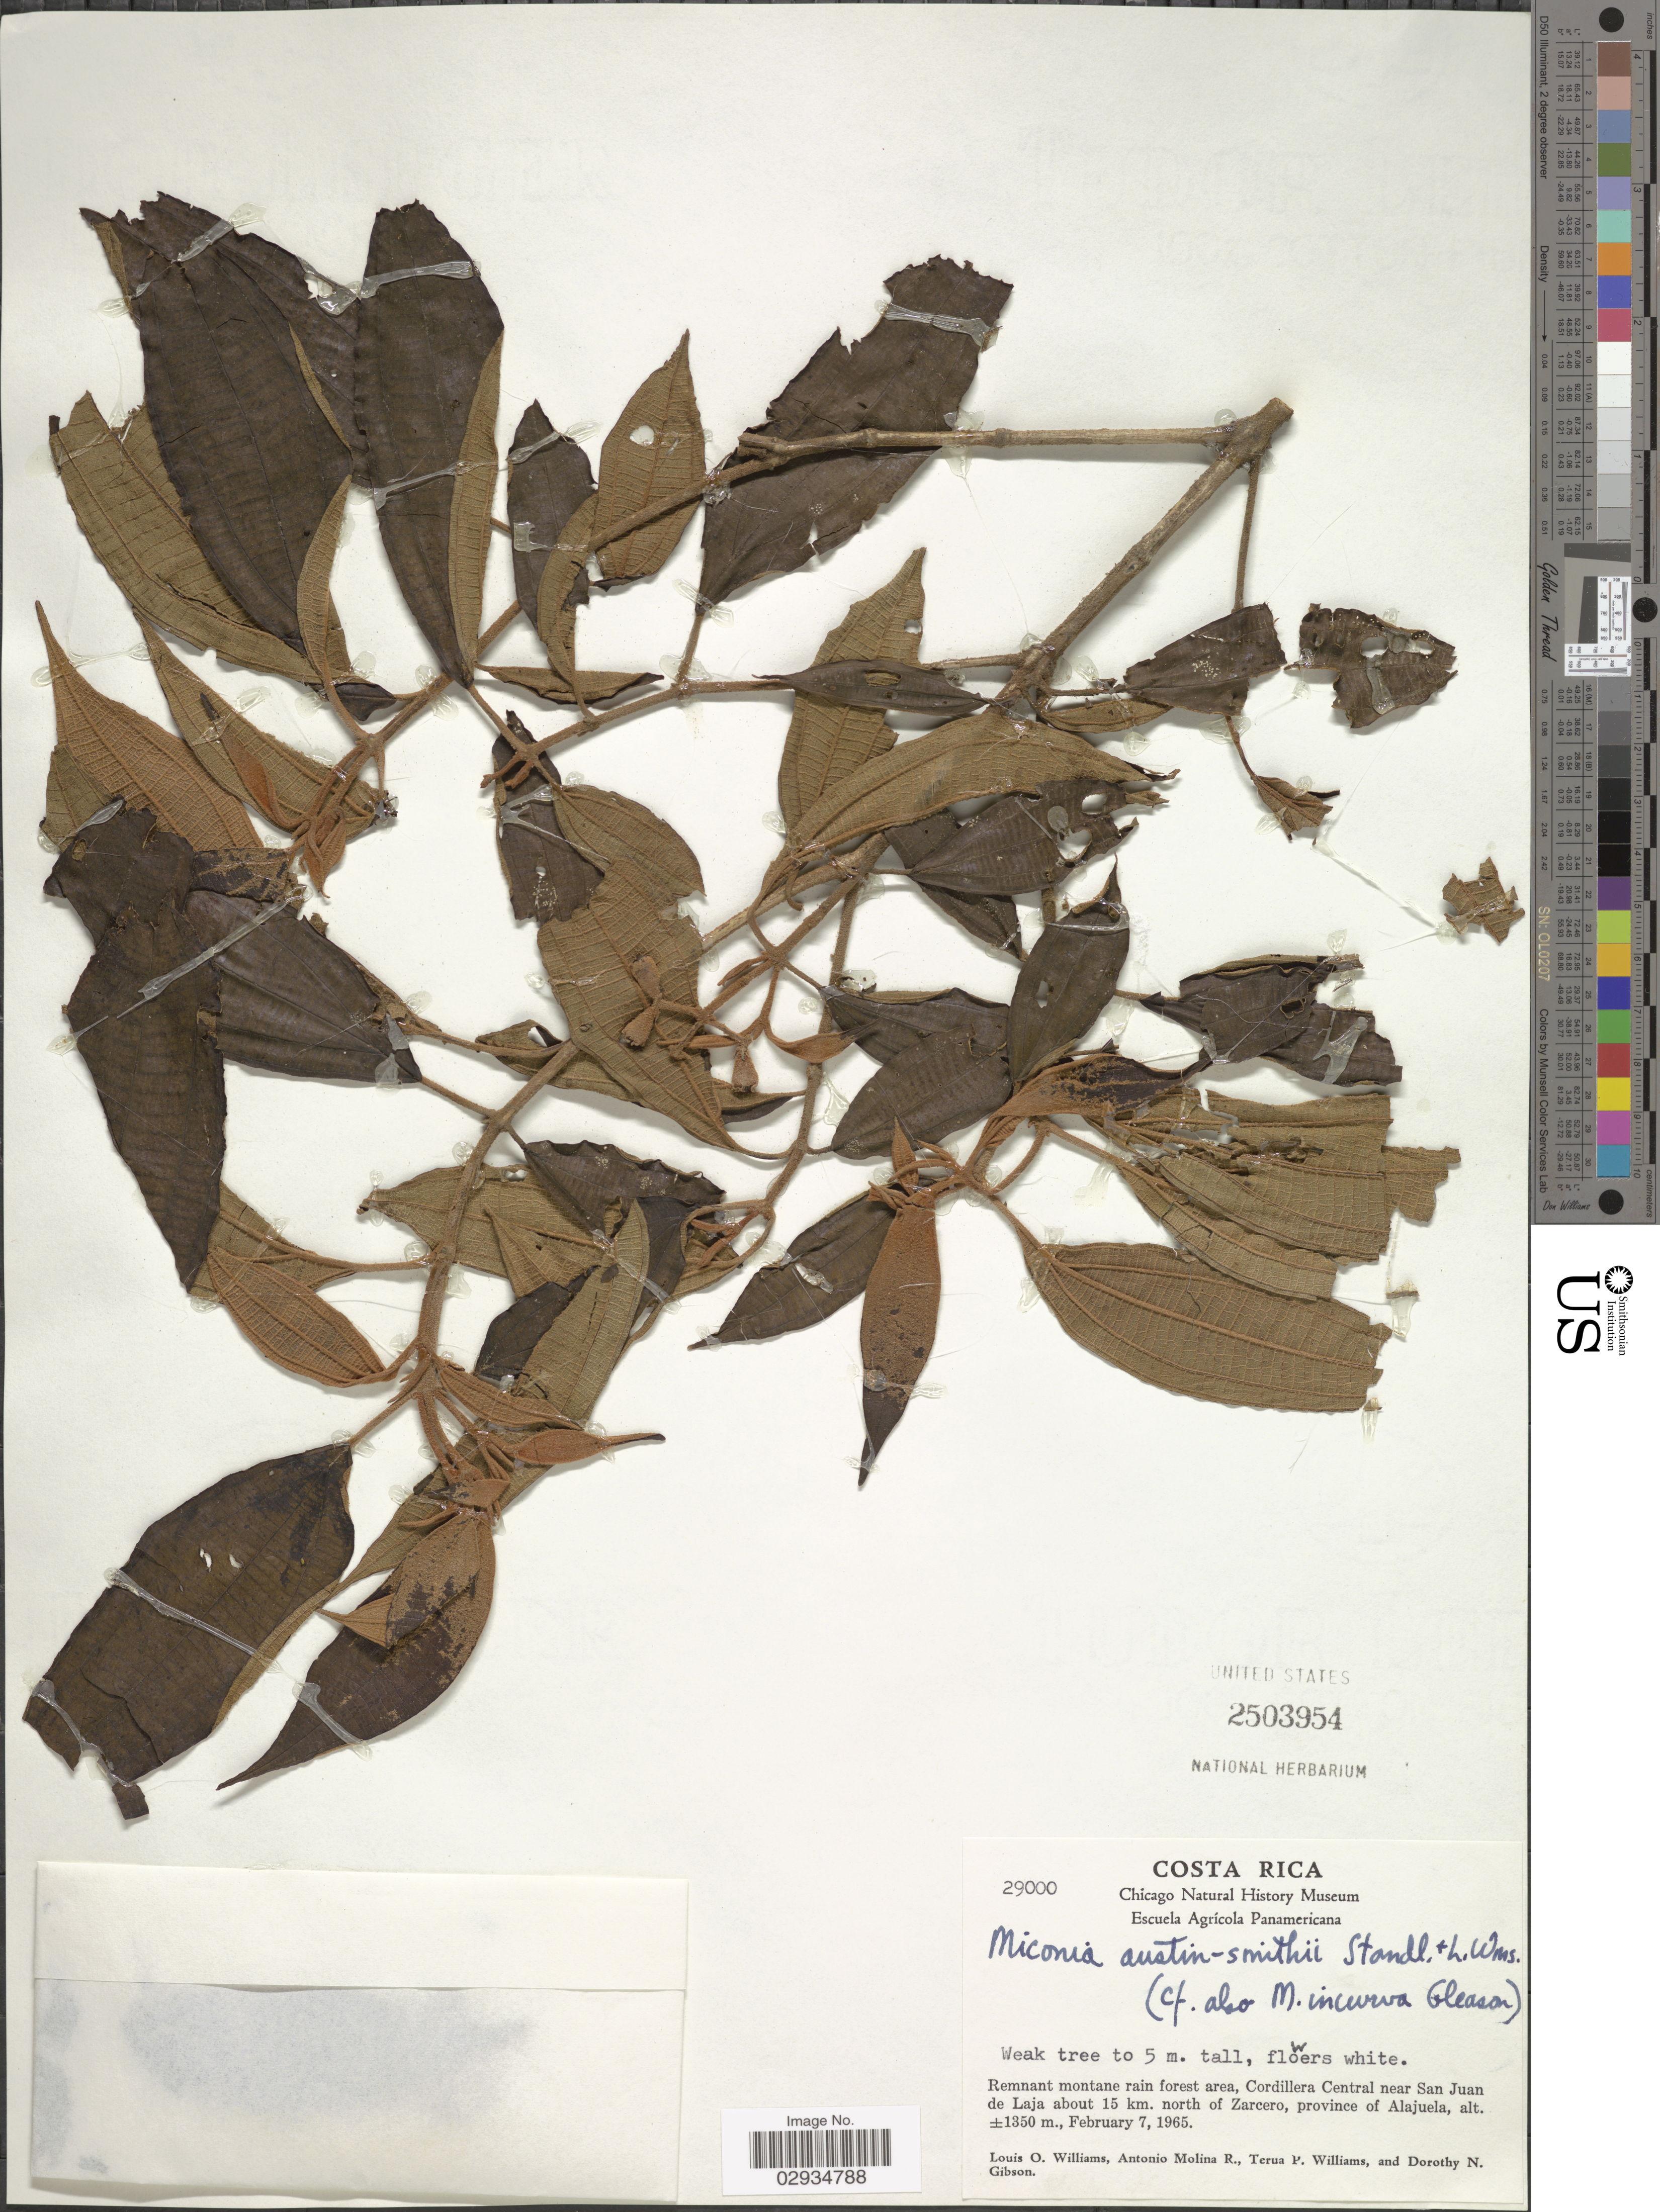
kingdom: Plantae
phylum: Tracheophyta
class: Magnoliopsida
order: Myrtales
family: Melastomataceae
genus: Miconia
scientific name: Miconia incurva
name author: Gleason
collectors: L. O. Williams, A. Molina R., T. Williams & D. N. Gibson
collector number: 29000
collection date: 1965-02-07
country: Costa Rica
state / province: Alajuela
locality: Remnant montane rain forest area, Cordillera Central near San Juan de Laja about 15 km. north of Zarcero.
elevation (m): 1350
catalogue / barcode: US 2503954